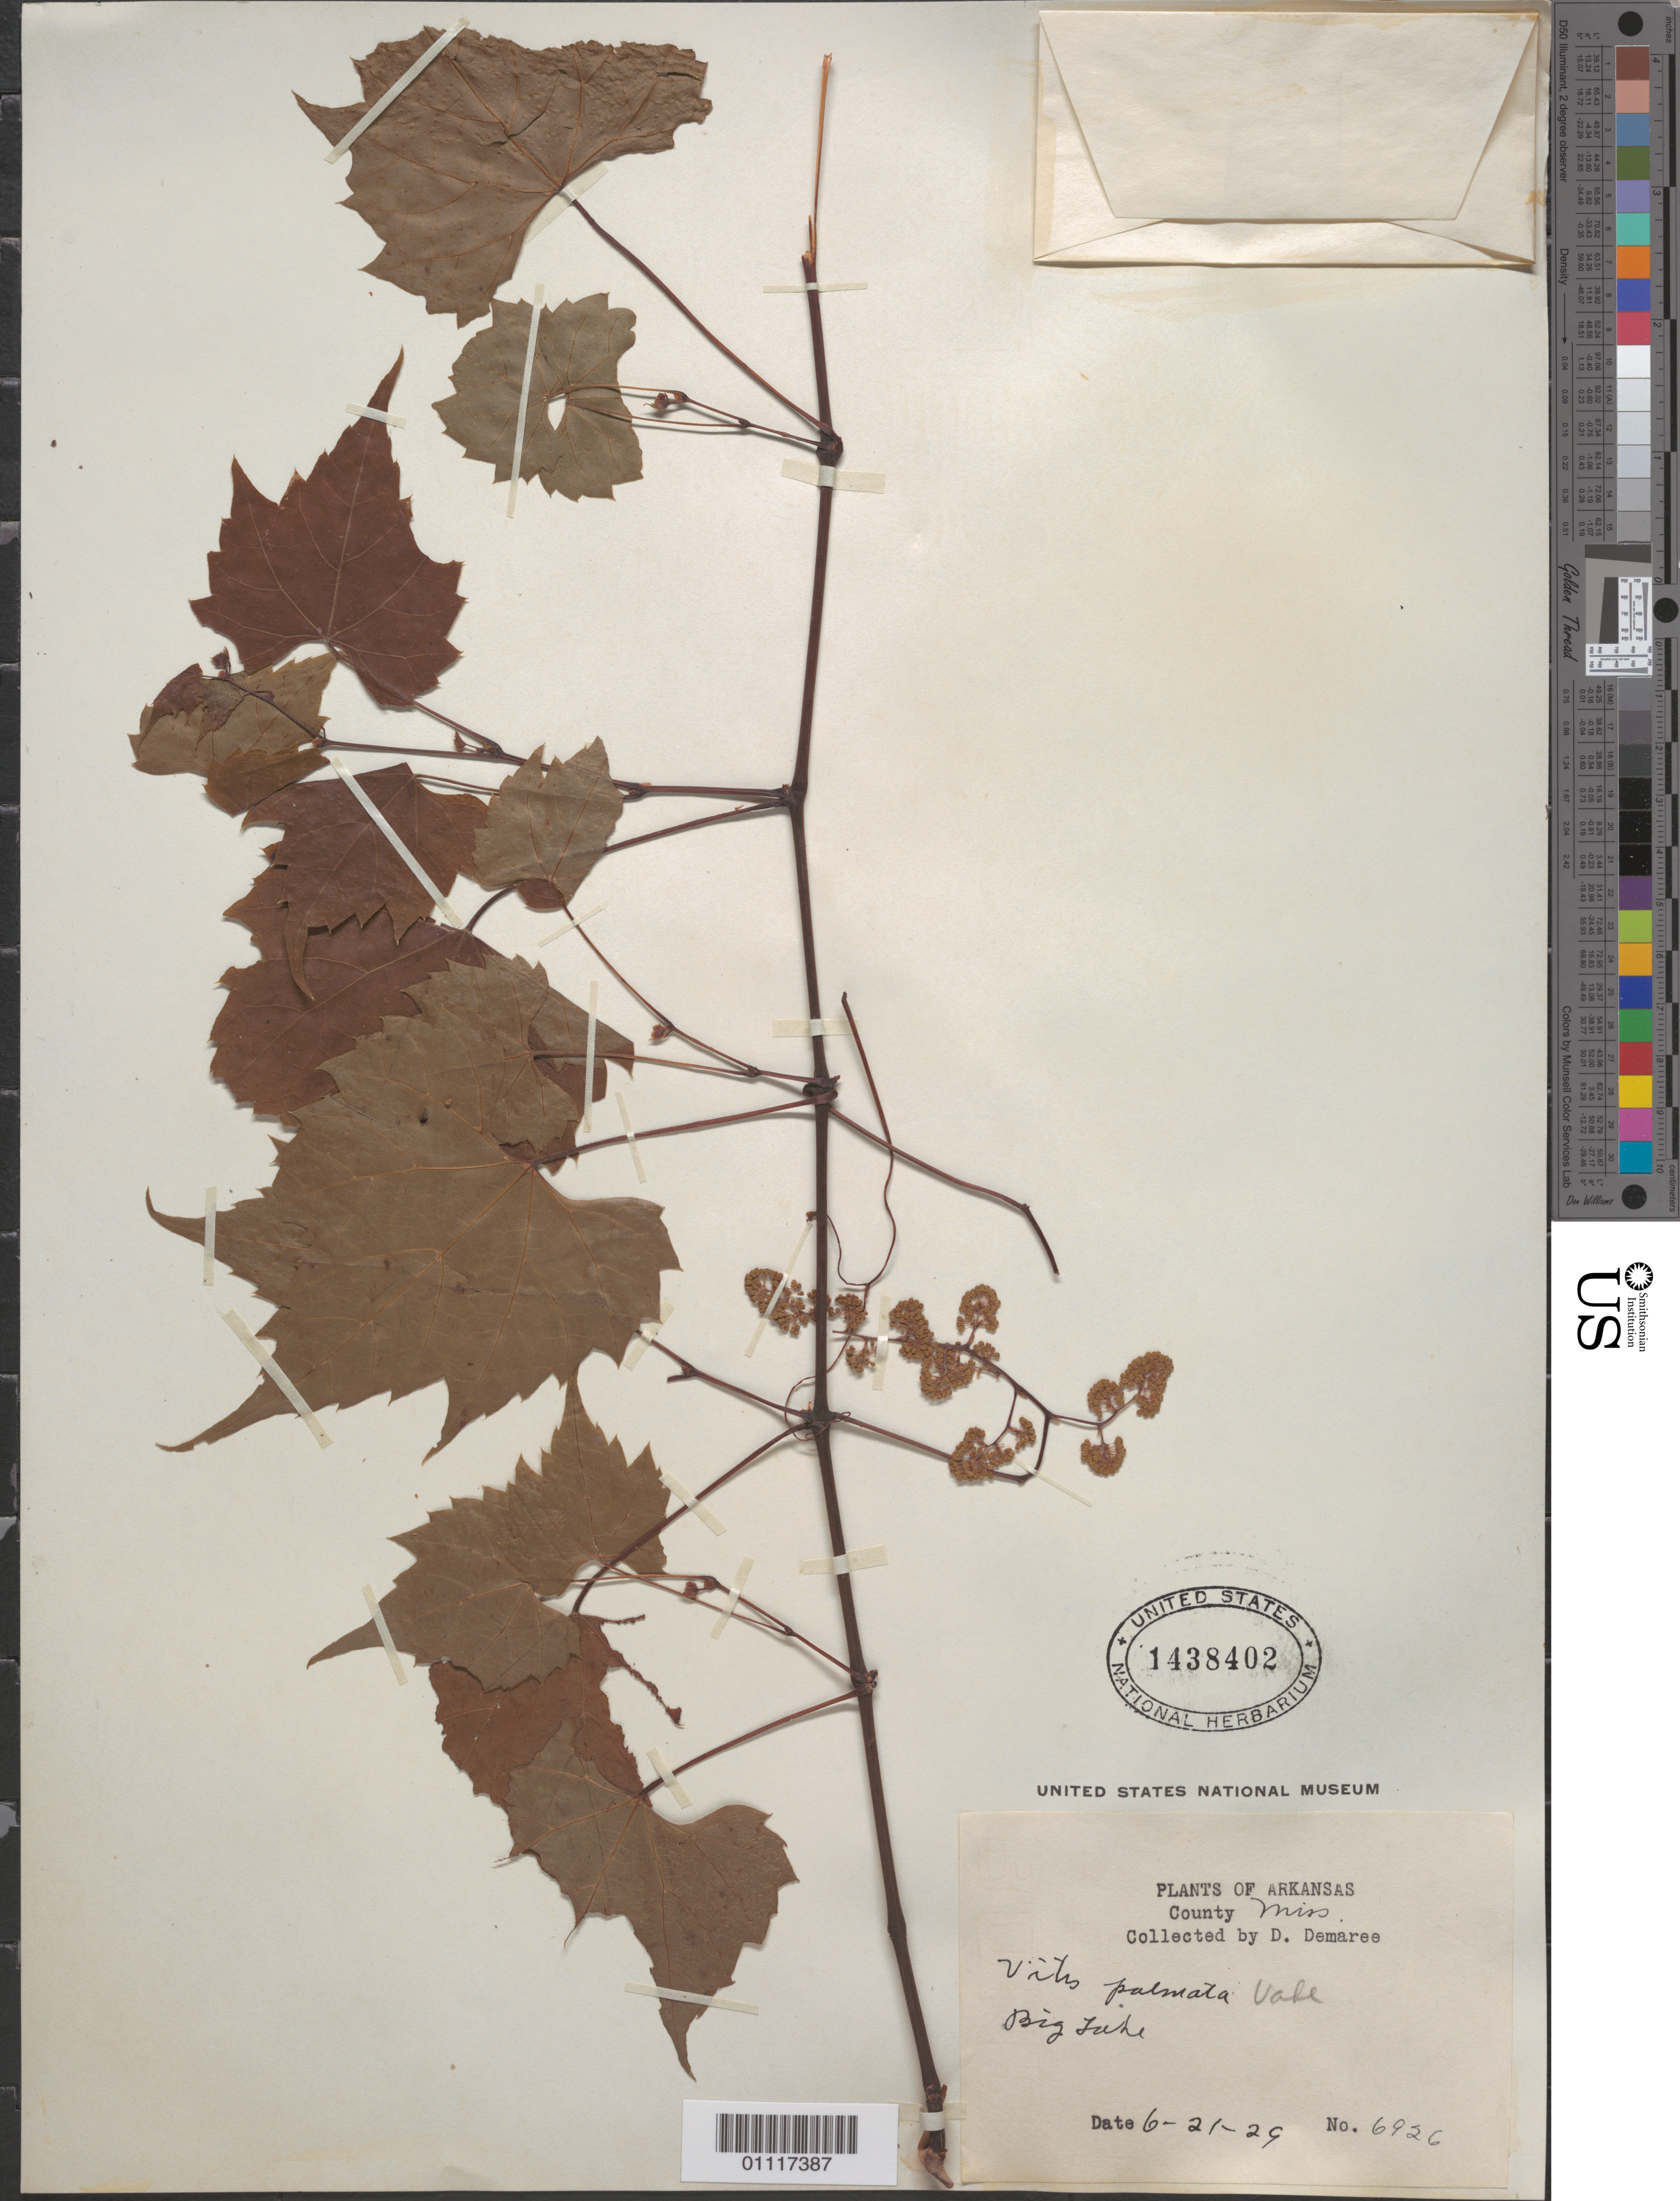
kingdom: Plantae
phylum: Tracheophyta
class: Magnoliopsida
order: Vitales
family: Vitaceae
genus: Vitis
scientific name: Vitis palmata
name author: Vahl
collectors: D. Demaree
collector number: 6926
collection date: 1929-06-21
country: United States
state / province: Arkansas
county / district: Mississippi County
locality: Big Lake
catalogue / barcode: US 1438402